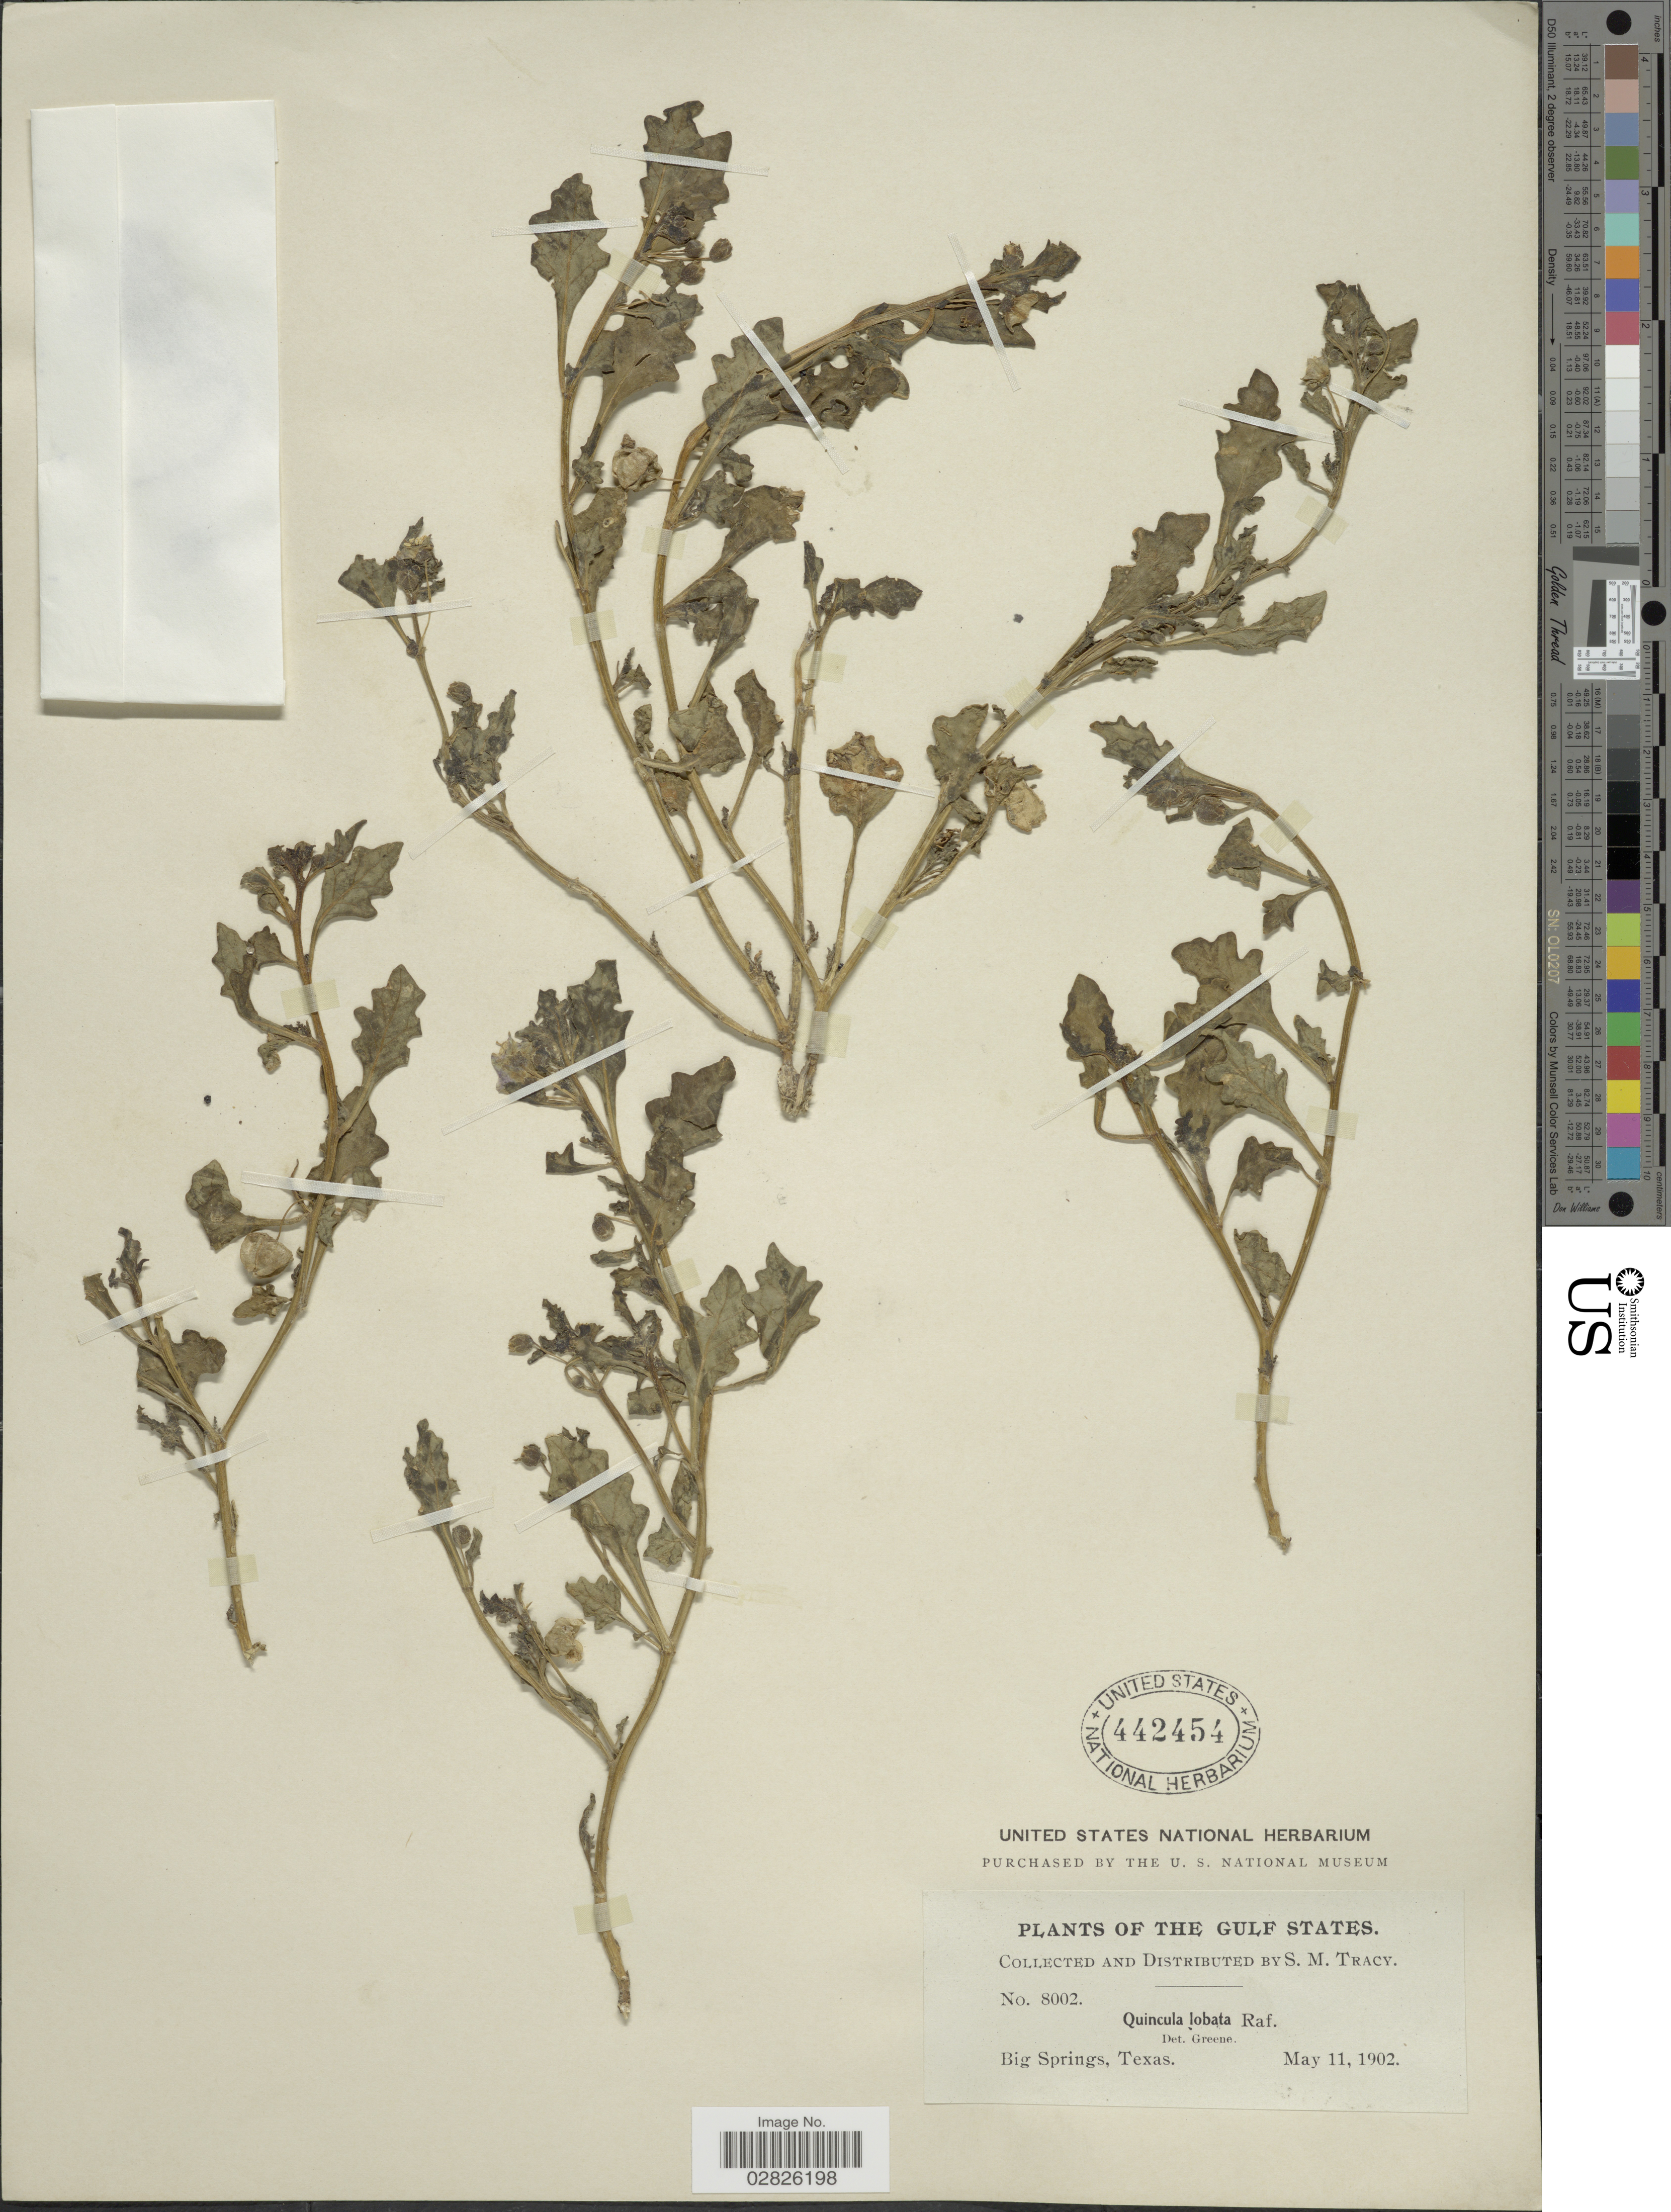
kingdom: Plantae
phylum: Tracheophyta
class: Magnoliopsida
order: Solanales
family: Solanaceae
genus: Quincula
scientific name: Quincula lobata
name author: (Torr.) Raf.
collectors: S. M. Tracy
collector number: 8002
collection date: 1902-05-11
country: United States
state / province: Texas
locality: The Gulf States. Big Springs.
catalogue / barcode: US 442454